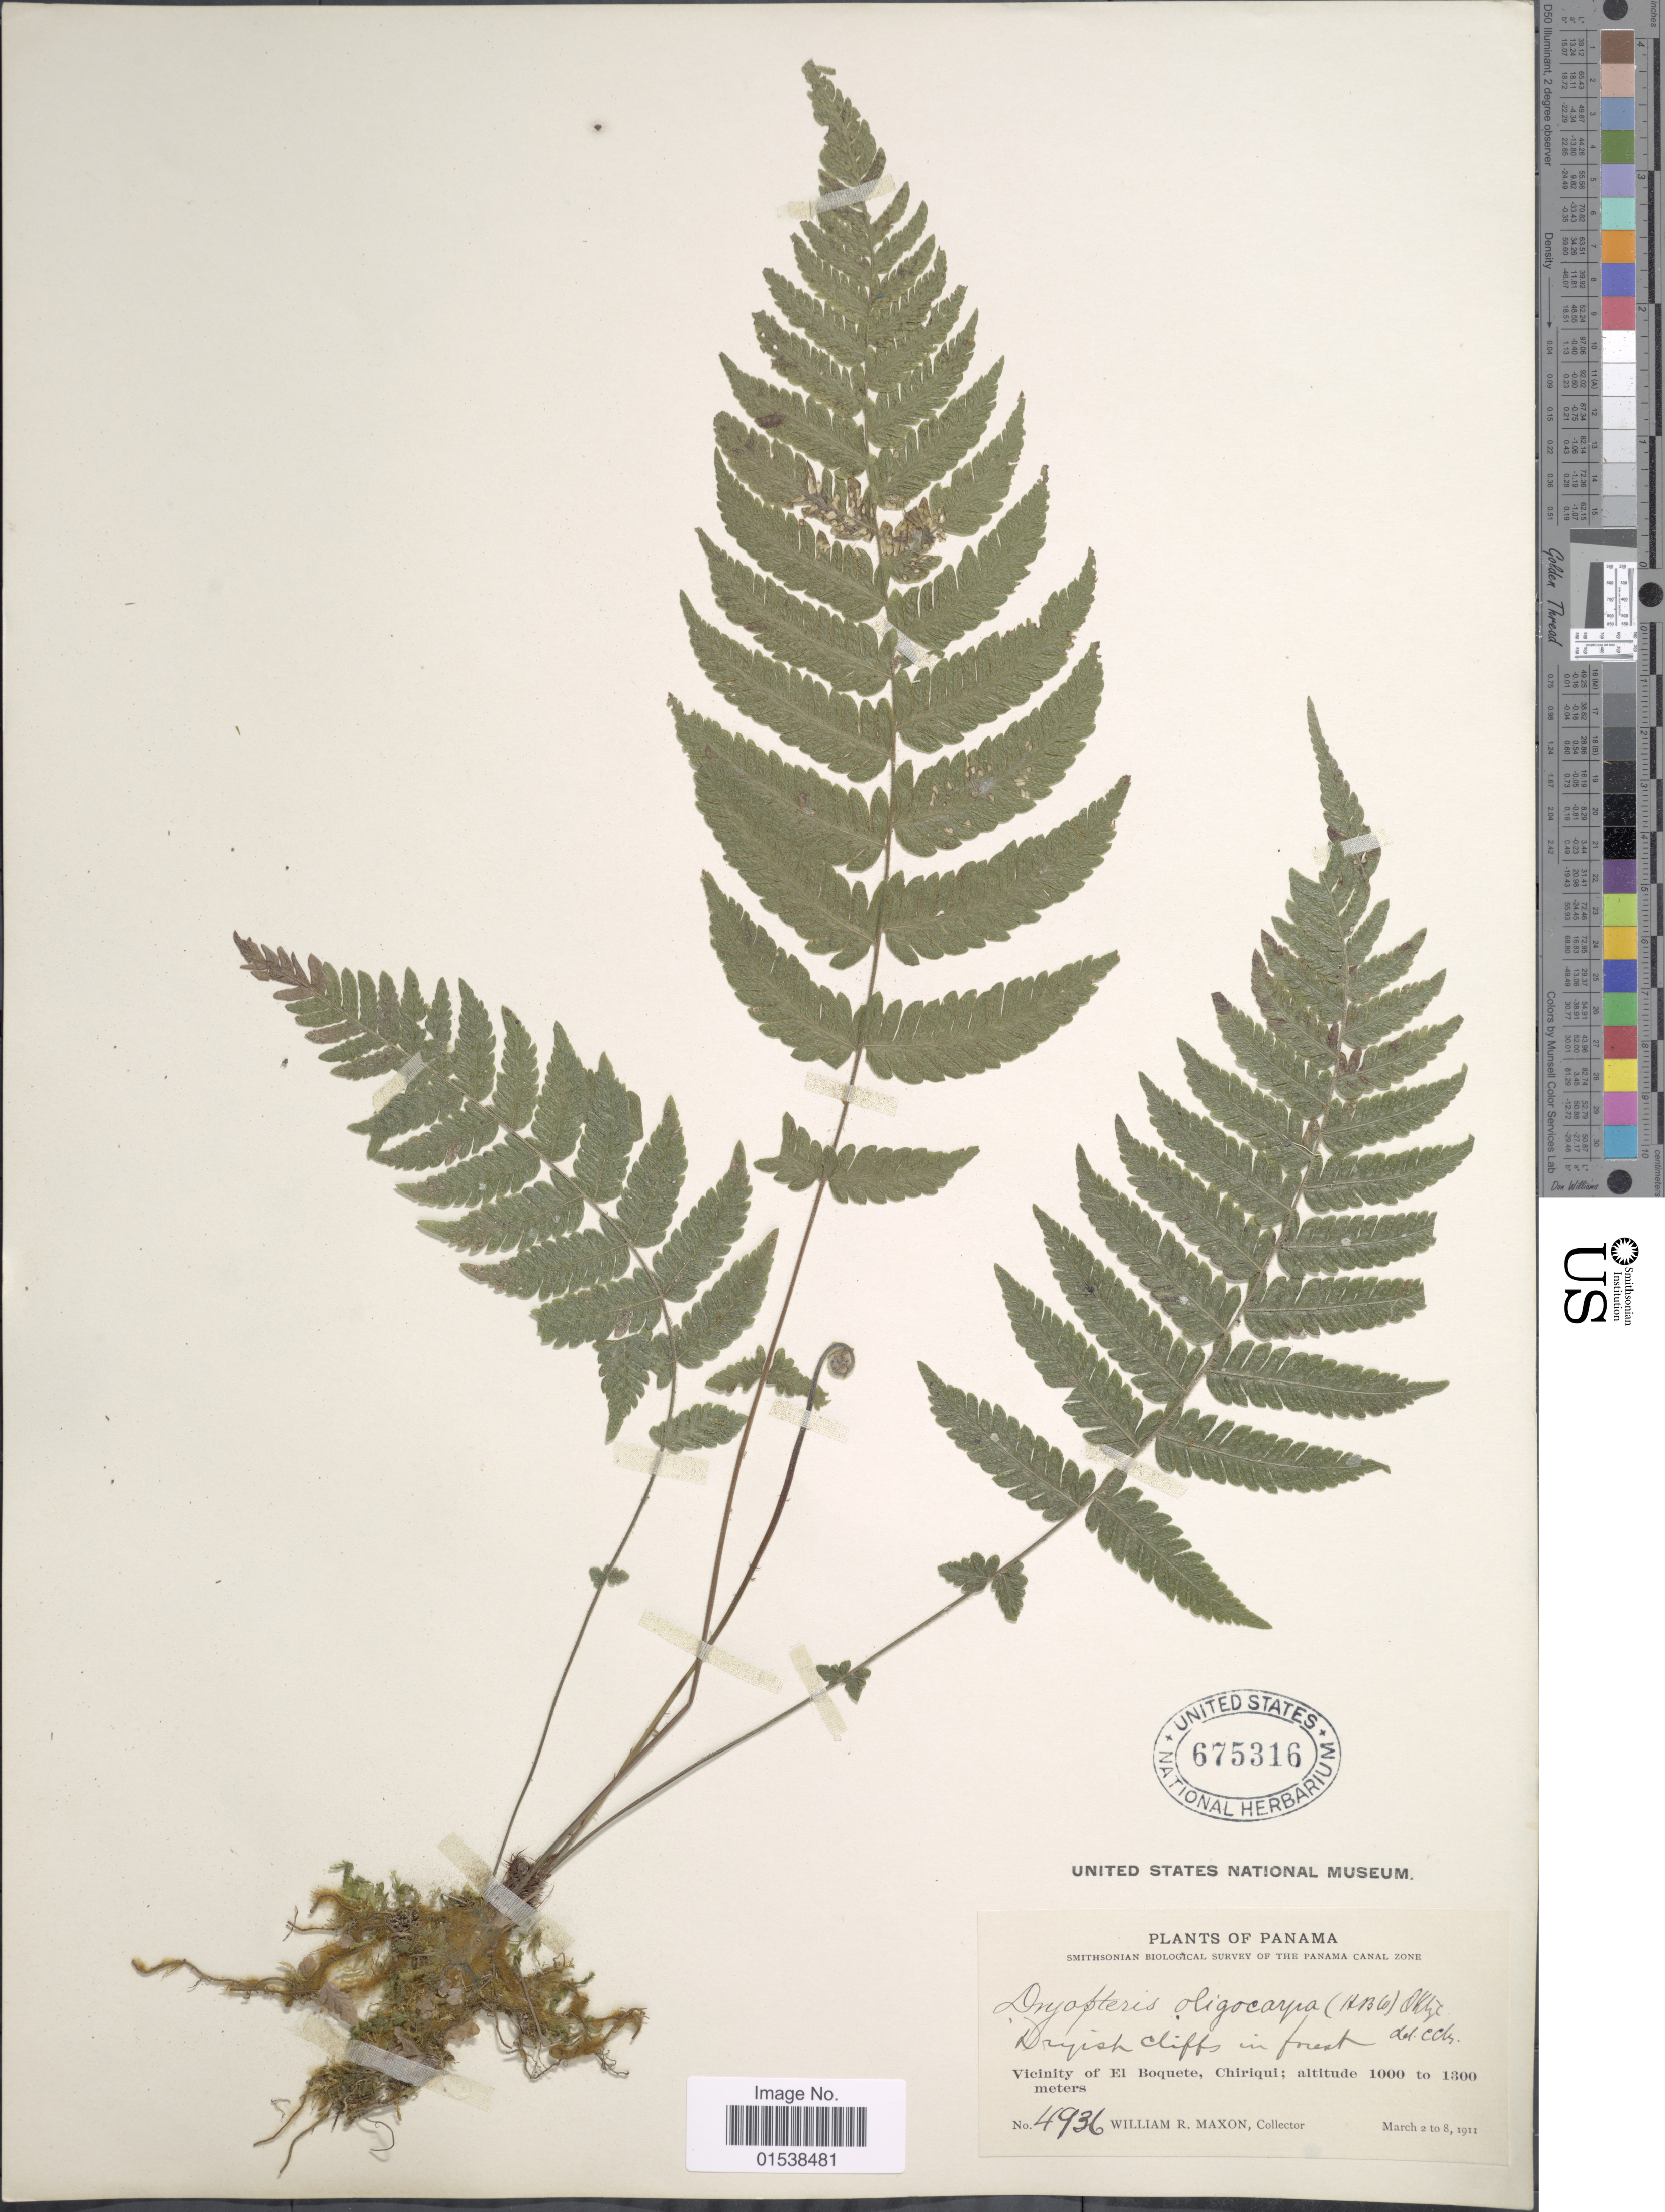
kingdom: Plantae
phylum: Tracheophyta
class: Polypodiopsida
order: Polypodiales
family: Thelypteridaceae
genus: Amauropelta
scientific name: Amauropelta oligocarpa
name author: (Humb. & Bonpl. ex Willd.) Pic. Serm.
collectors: W. R. Maxon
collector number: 4936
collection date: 1911-03-02/1911-03-08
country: Panama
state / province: Chiriqui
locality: Vicinity of El Boquete, Chiriqui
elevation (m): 1000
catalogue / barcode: US 675316